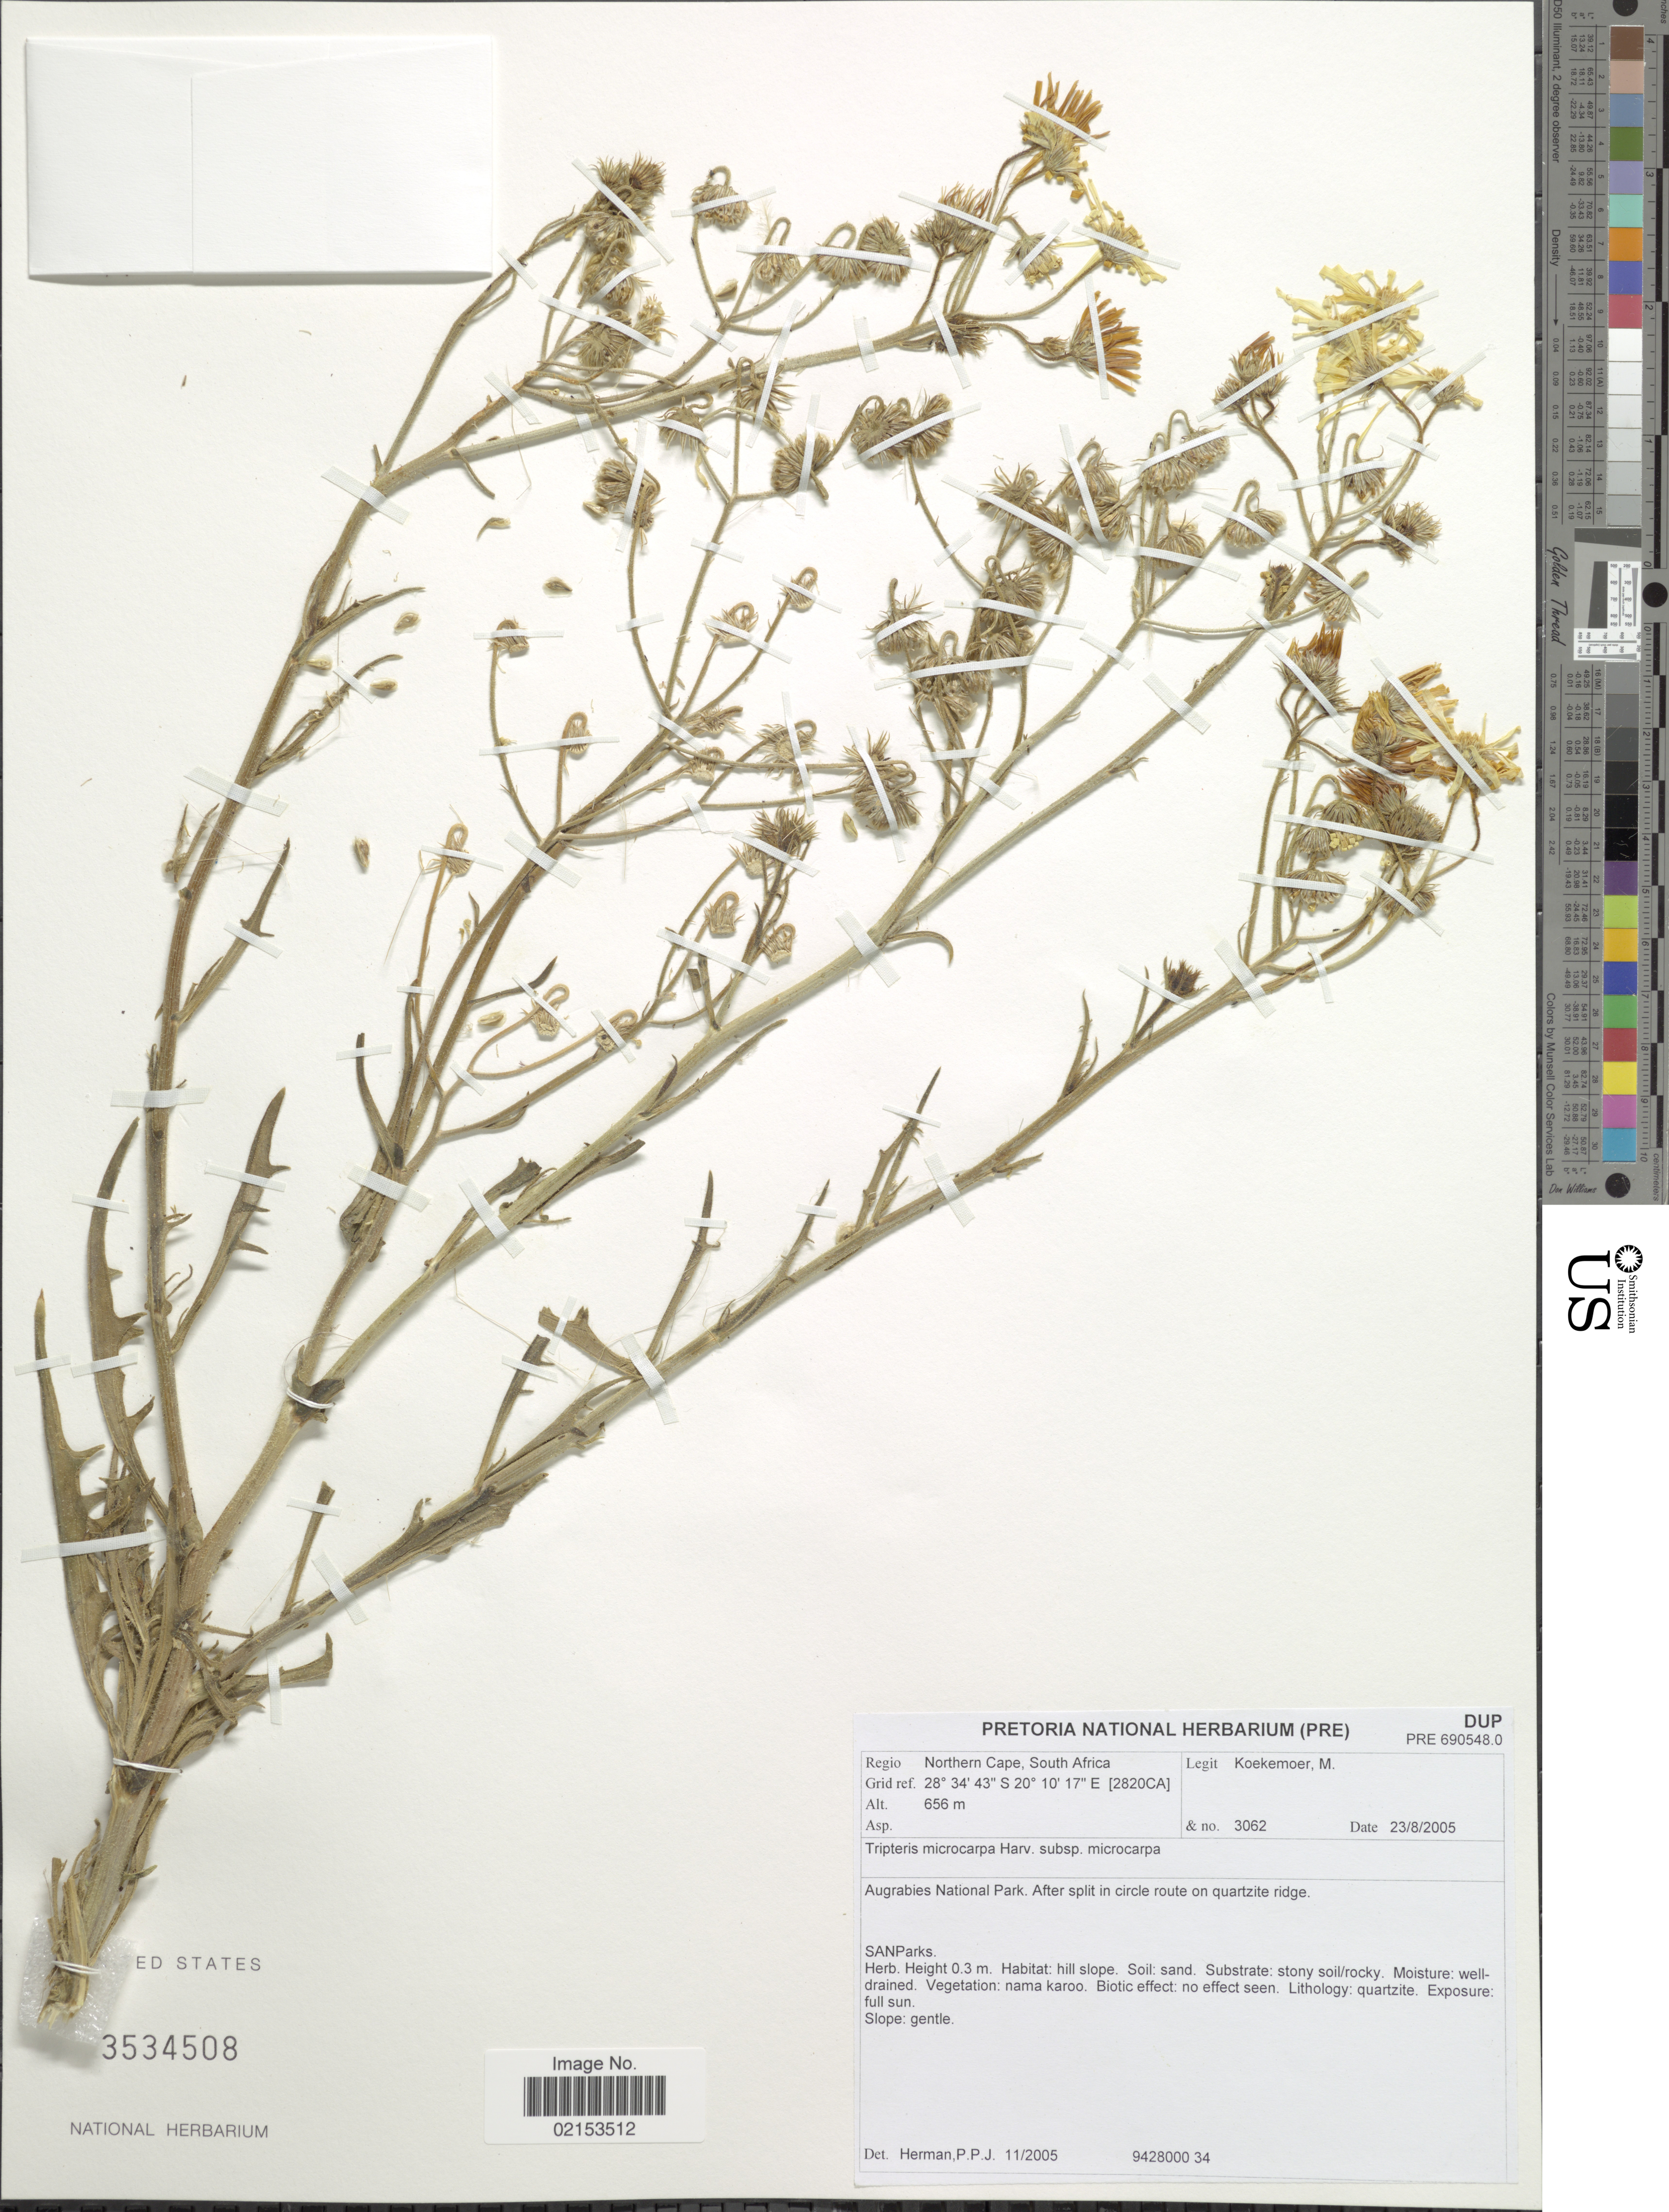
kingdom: Plantae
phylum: Tracheophyta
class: Magnoliopsida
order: Asterales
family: Asteraceae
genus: Tripteris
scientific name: Tripteris microcarpa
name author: Harv.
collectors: M. Koekemoer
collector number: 3062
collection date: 2005-08-23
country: South Africa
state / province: Northern Cape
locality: Augrabies National Park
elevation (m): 656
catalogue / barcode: US 3534508